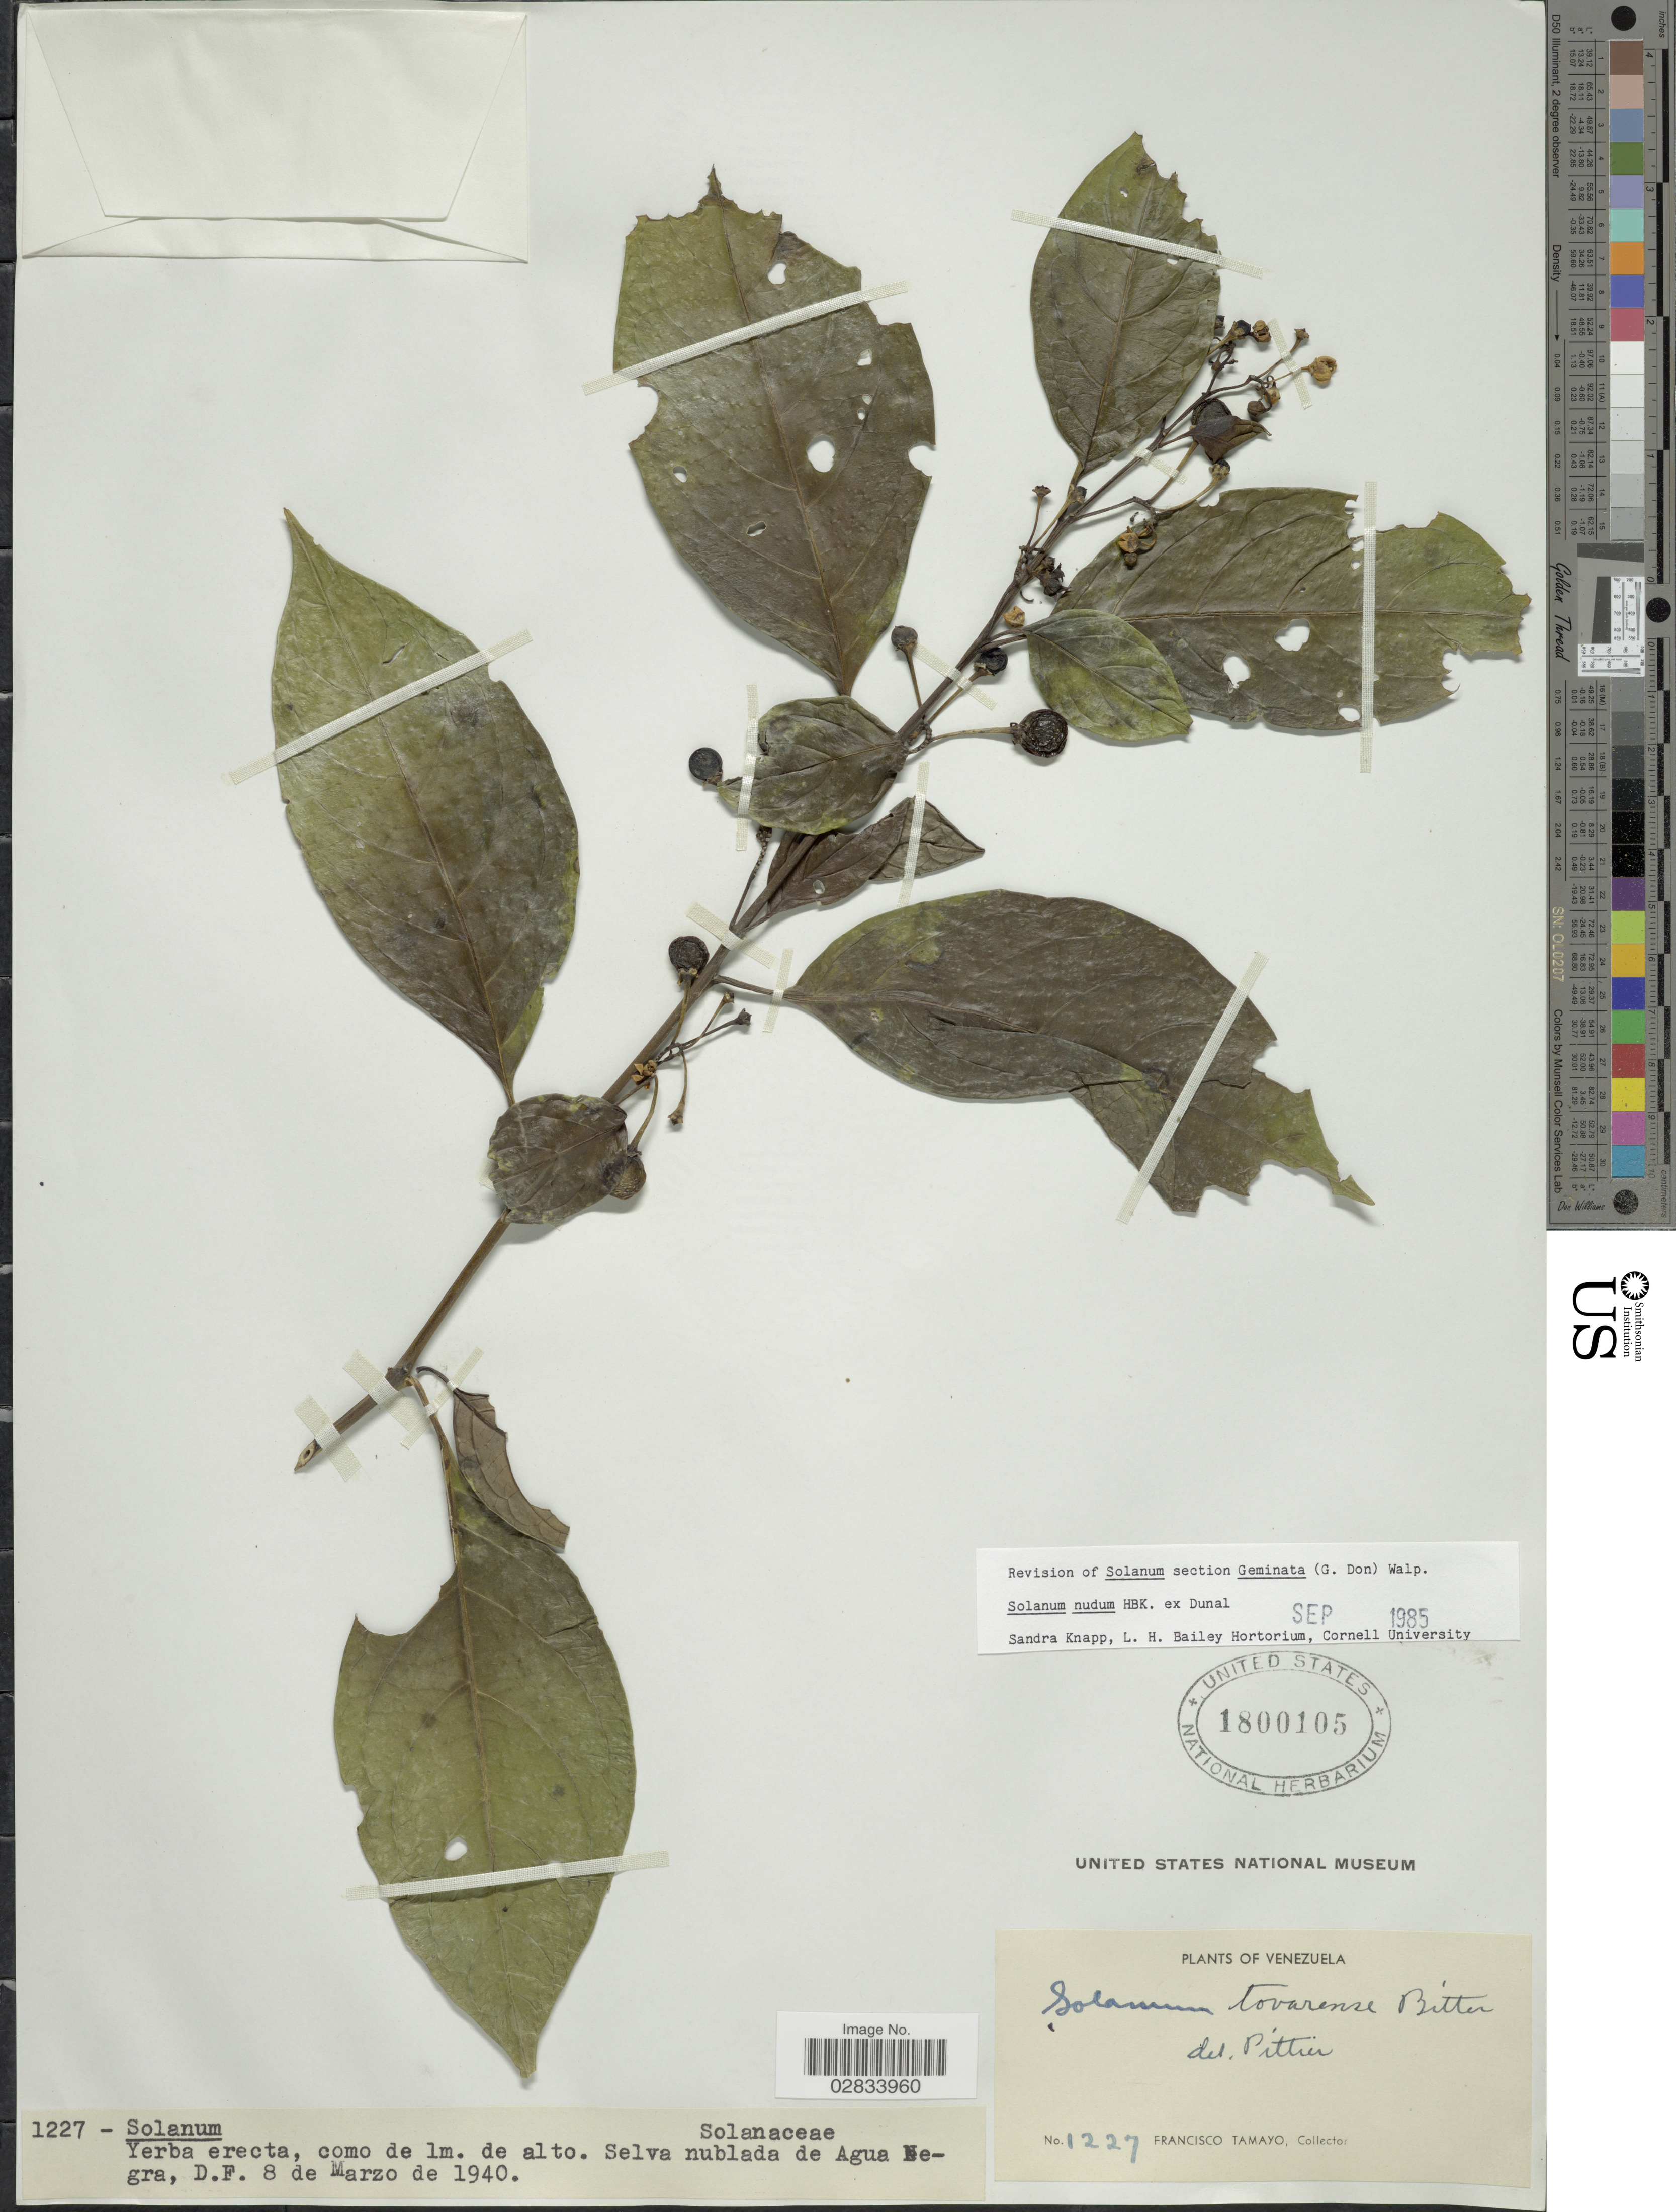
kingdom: Plantae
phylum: Tracheophyta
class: Magnoliopsida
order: Solanales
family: Solanaceae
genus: Solanum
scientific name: Solanum nudum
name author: Dunal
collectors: F. Tamayo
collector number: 1227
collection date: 1940-03-08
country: Venezuela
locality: Selva nublada de Agua Negra, D.F.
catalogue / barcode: US 1800105